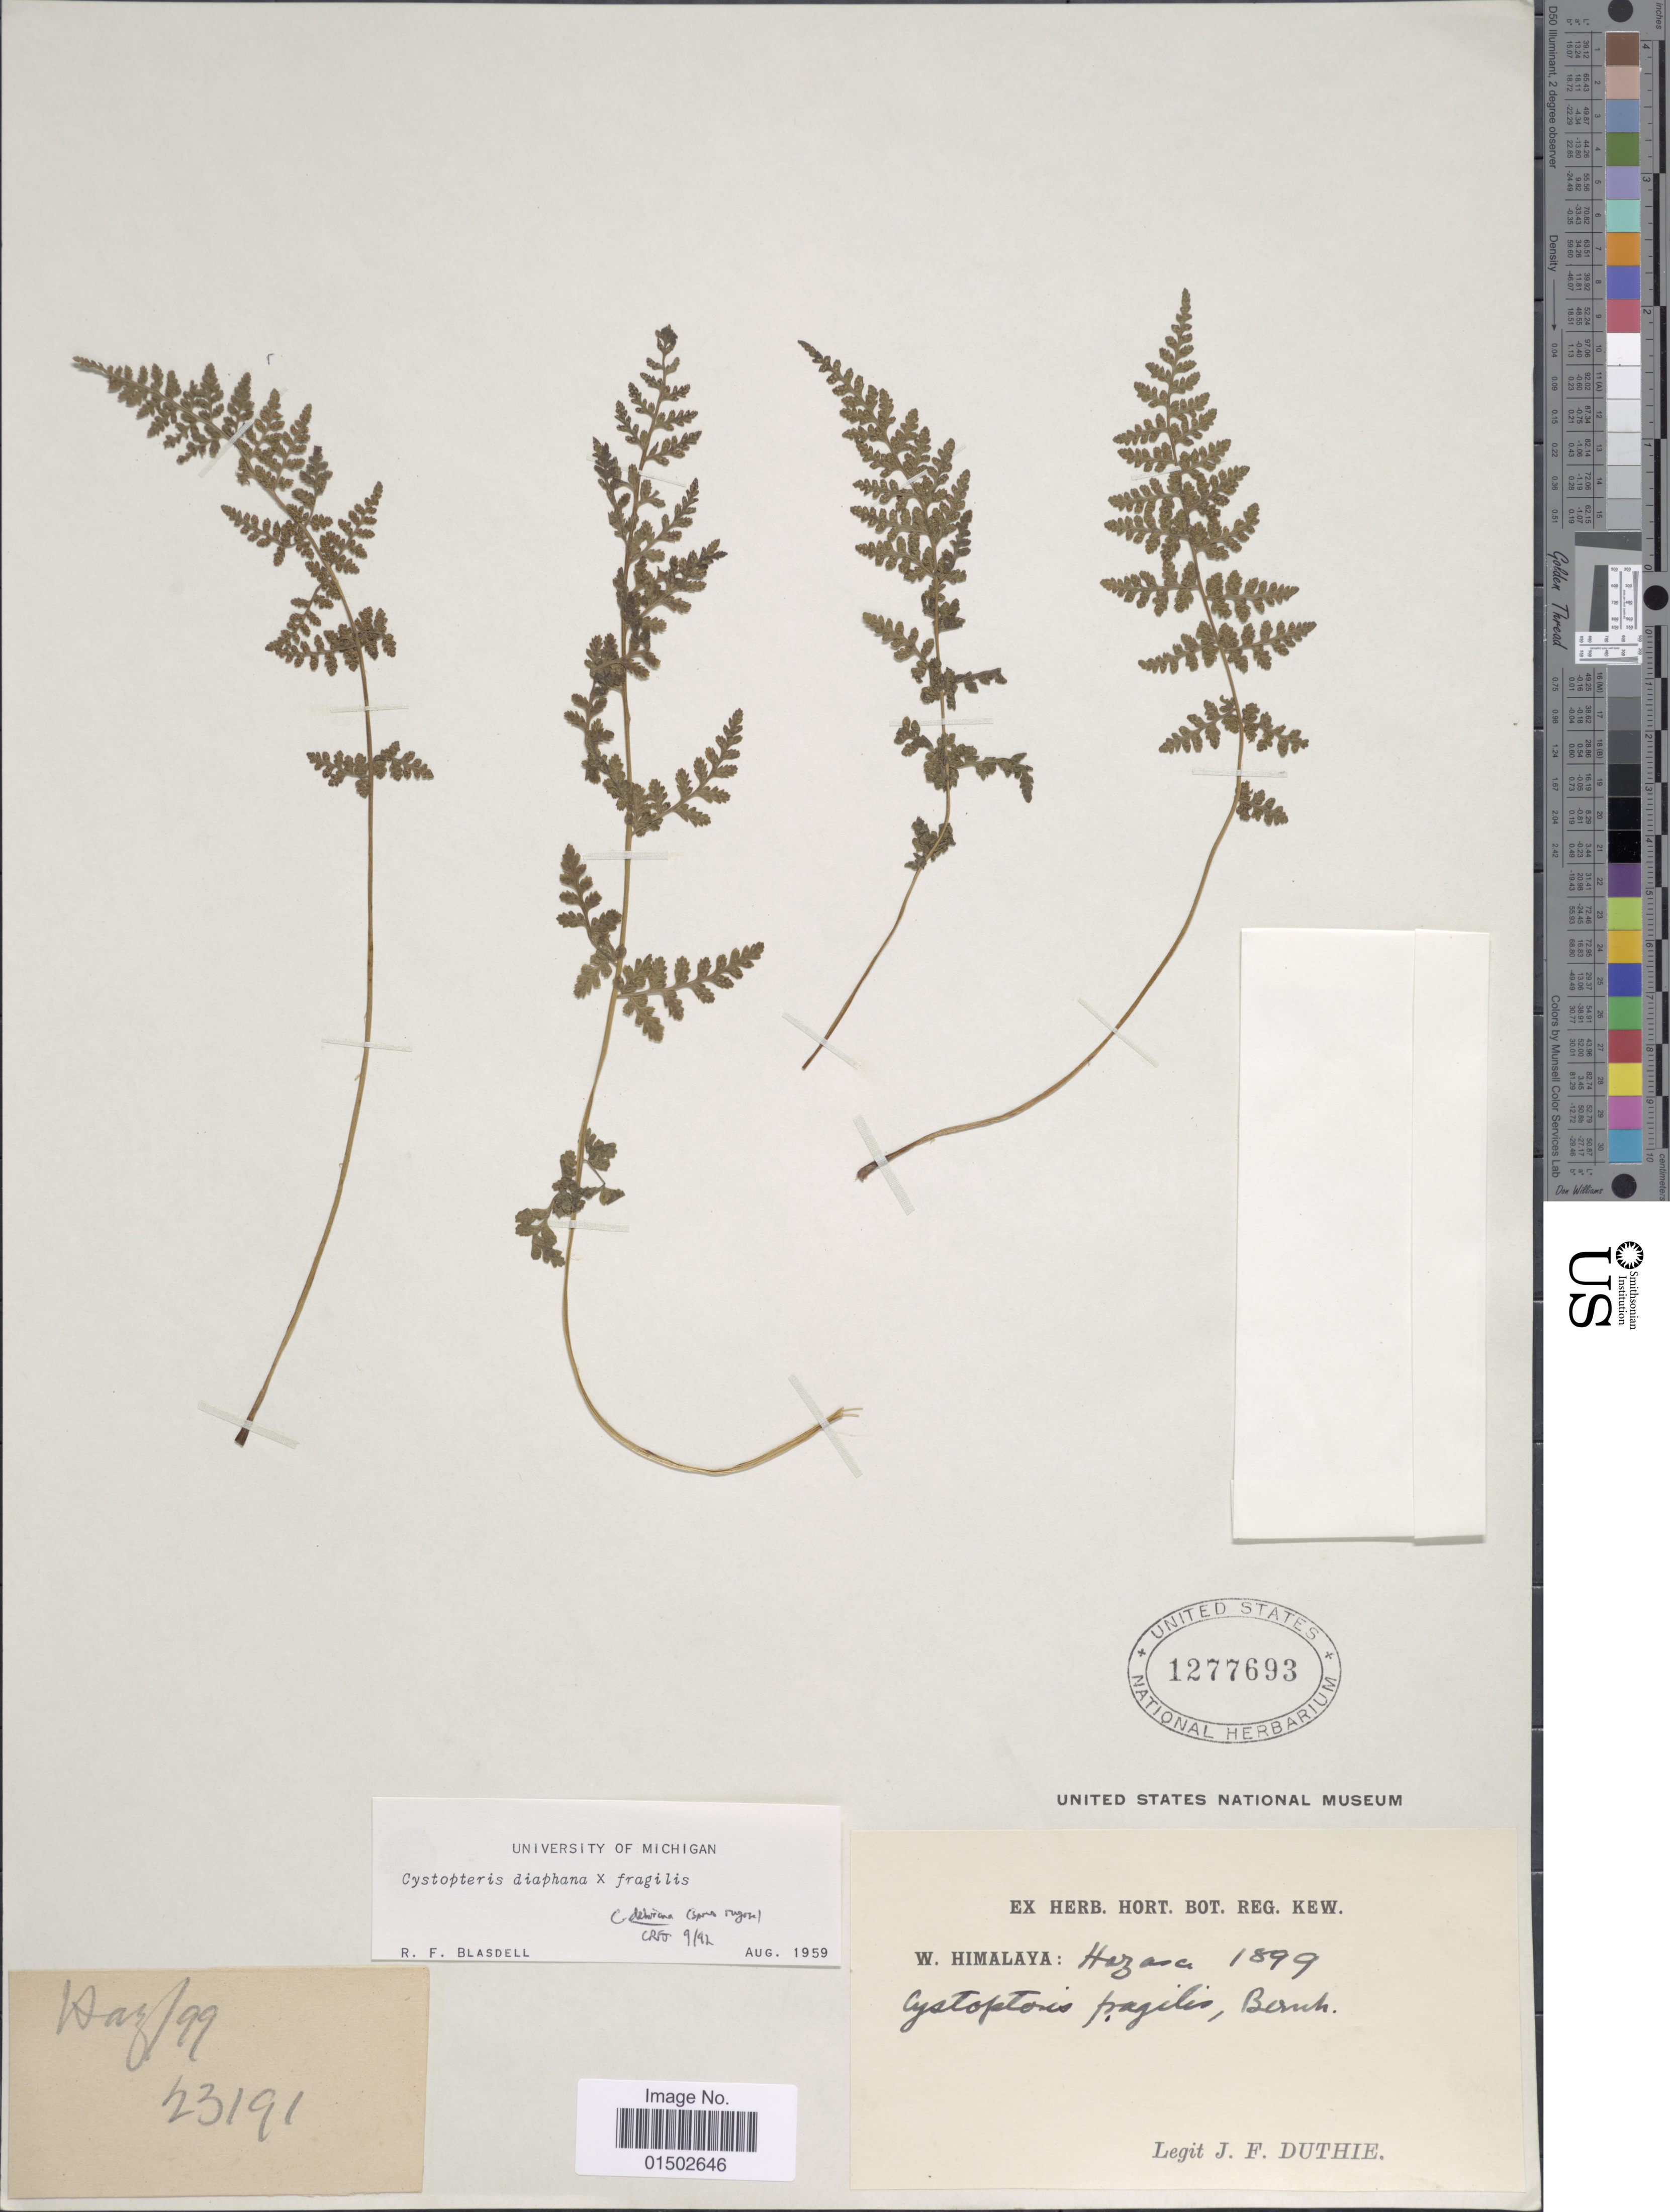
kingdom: Plantae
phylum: Tracheophyta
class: Polypodiopsida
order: Polypodiales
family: Cystopteridaceae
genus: Cystopteris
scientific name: Cystopteris fragilis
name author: (L.) Bernh.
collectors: J. F. Duthie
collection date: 1899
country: Pakistan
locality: W. Himalaya: Hazara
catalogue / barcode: US 1277693